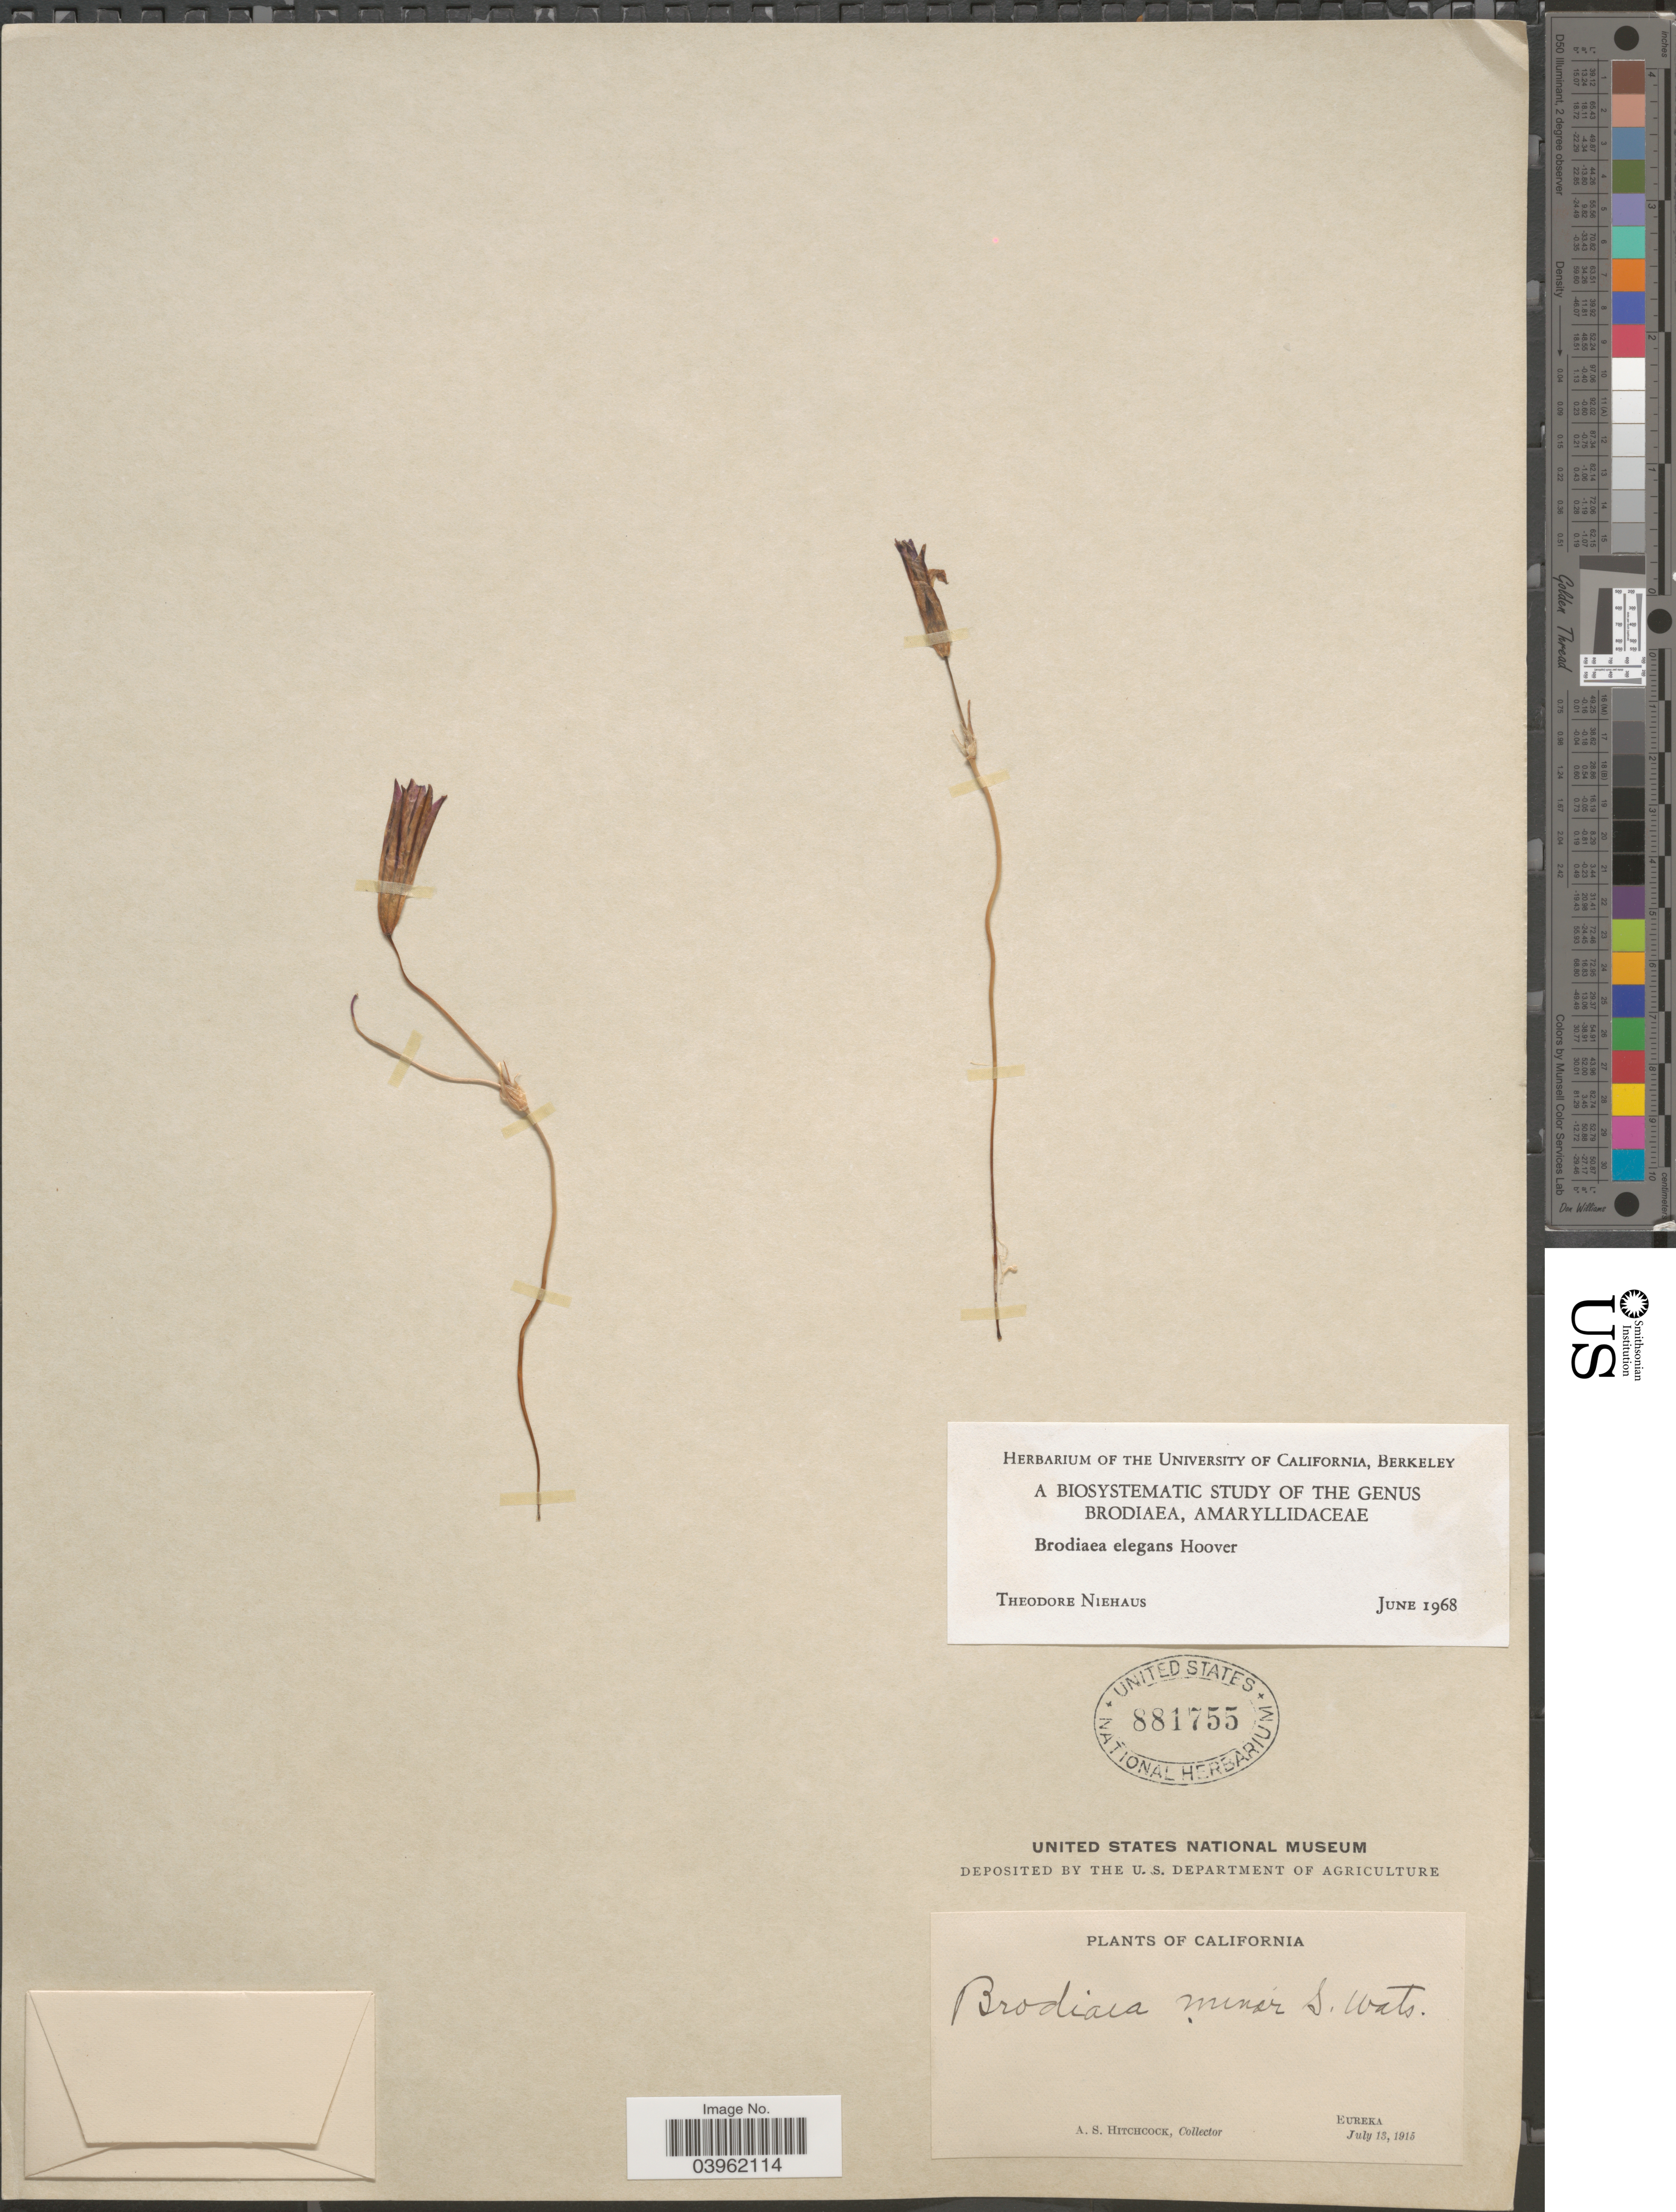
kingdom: Plantae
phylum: Tracheophyta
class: Liliopsida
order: Asparagales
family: Asparagaceae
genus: Brodiaea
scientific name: Brodiaea elegans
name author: Hoover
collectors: A. S. Hitchcock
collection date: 1915-07-13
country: United States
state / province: California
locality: Eureka.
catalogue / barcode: US 881755